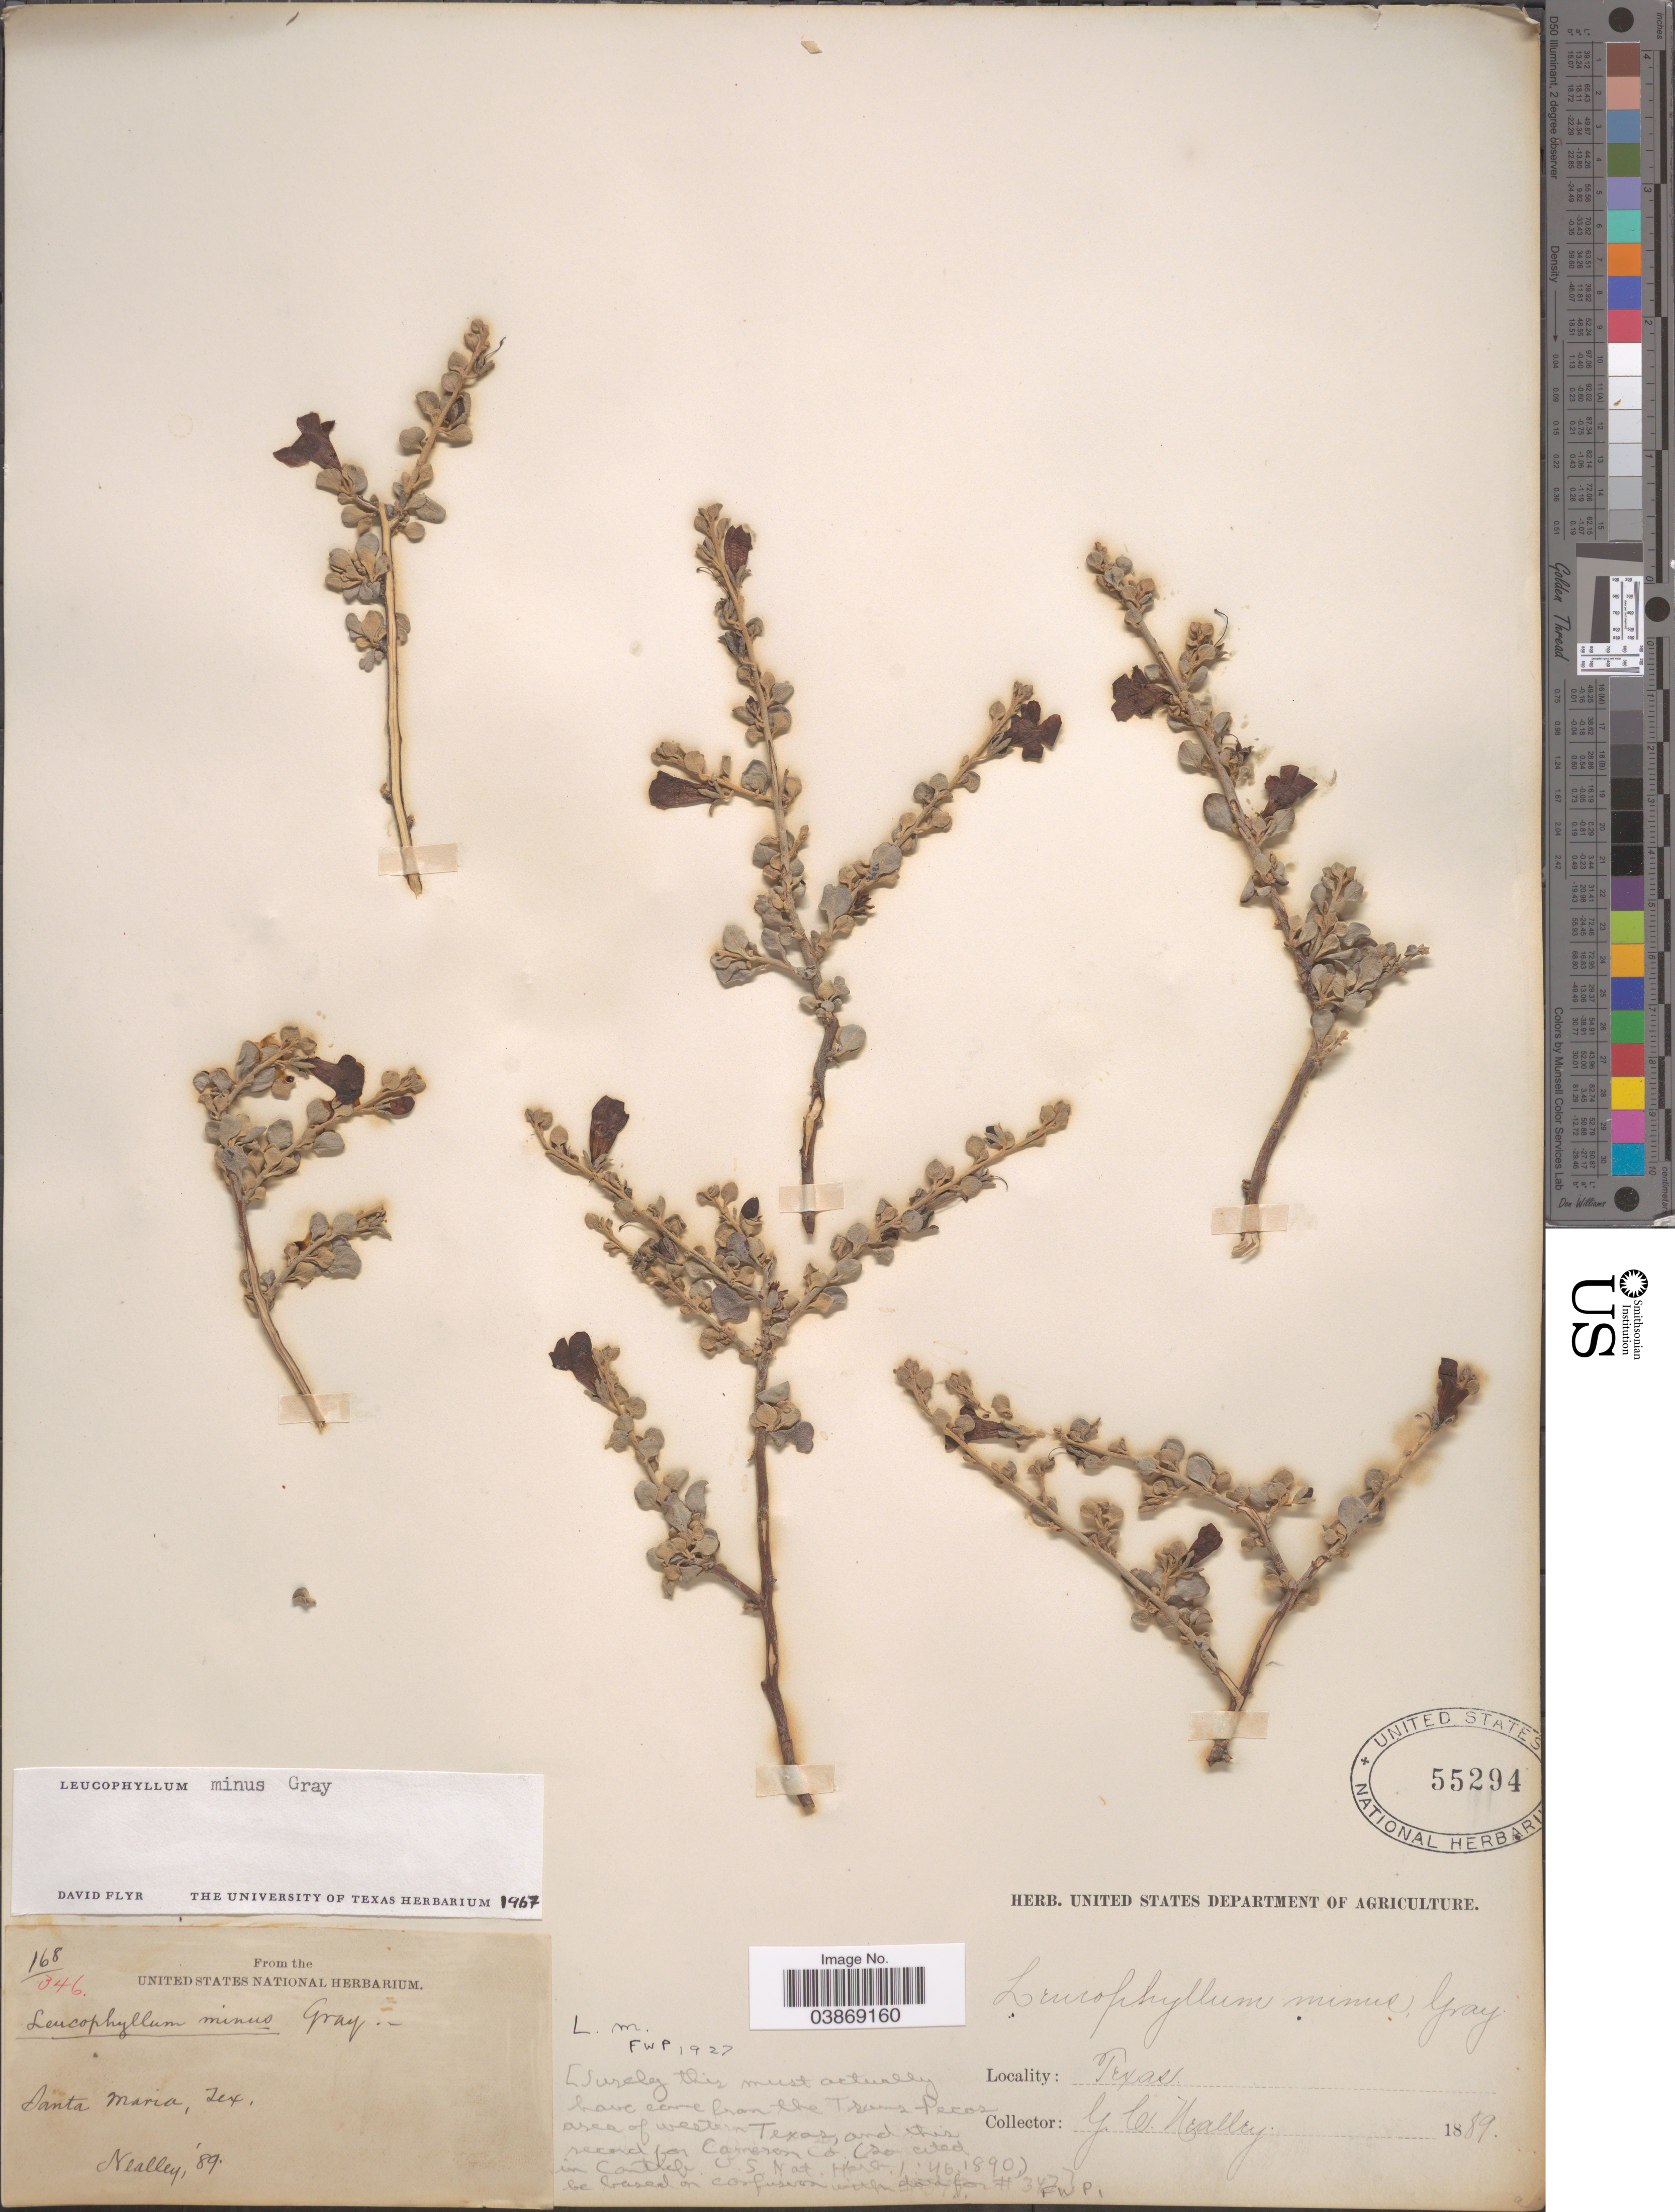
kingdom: Plantae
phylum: Tracheophyta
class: Magnoliopsida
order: Lamiales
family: Scrophulariaceae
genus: Leucophyllum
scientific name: Leucophyllum minus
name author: A. Gray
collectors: G. C. Nealley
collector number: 168/346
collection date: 1889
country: United States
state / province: Texas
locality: Santa Maria.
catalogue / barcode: US 55294